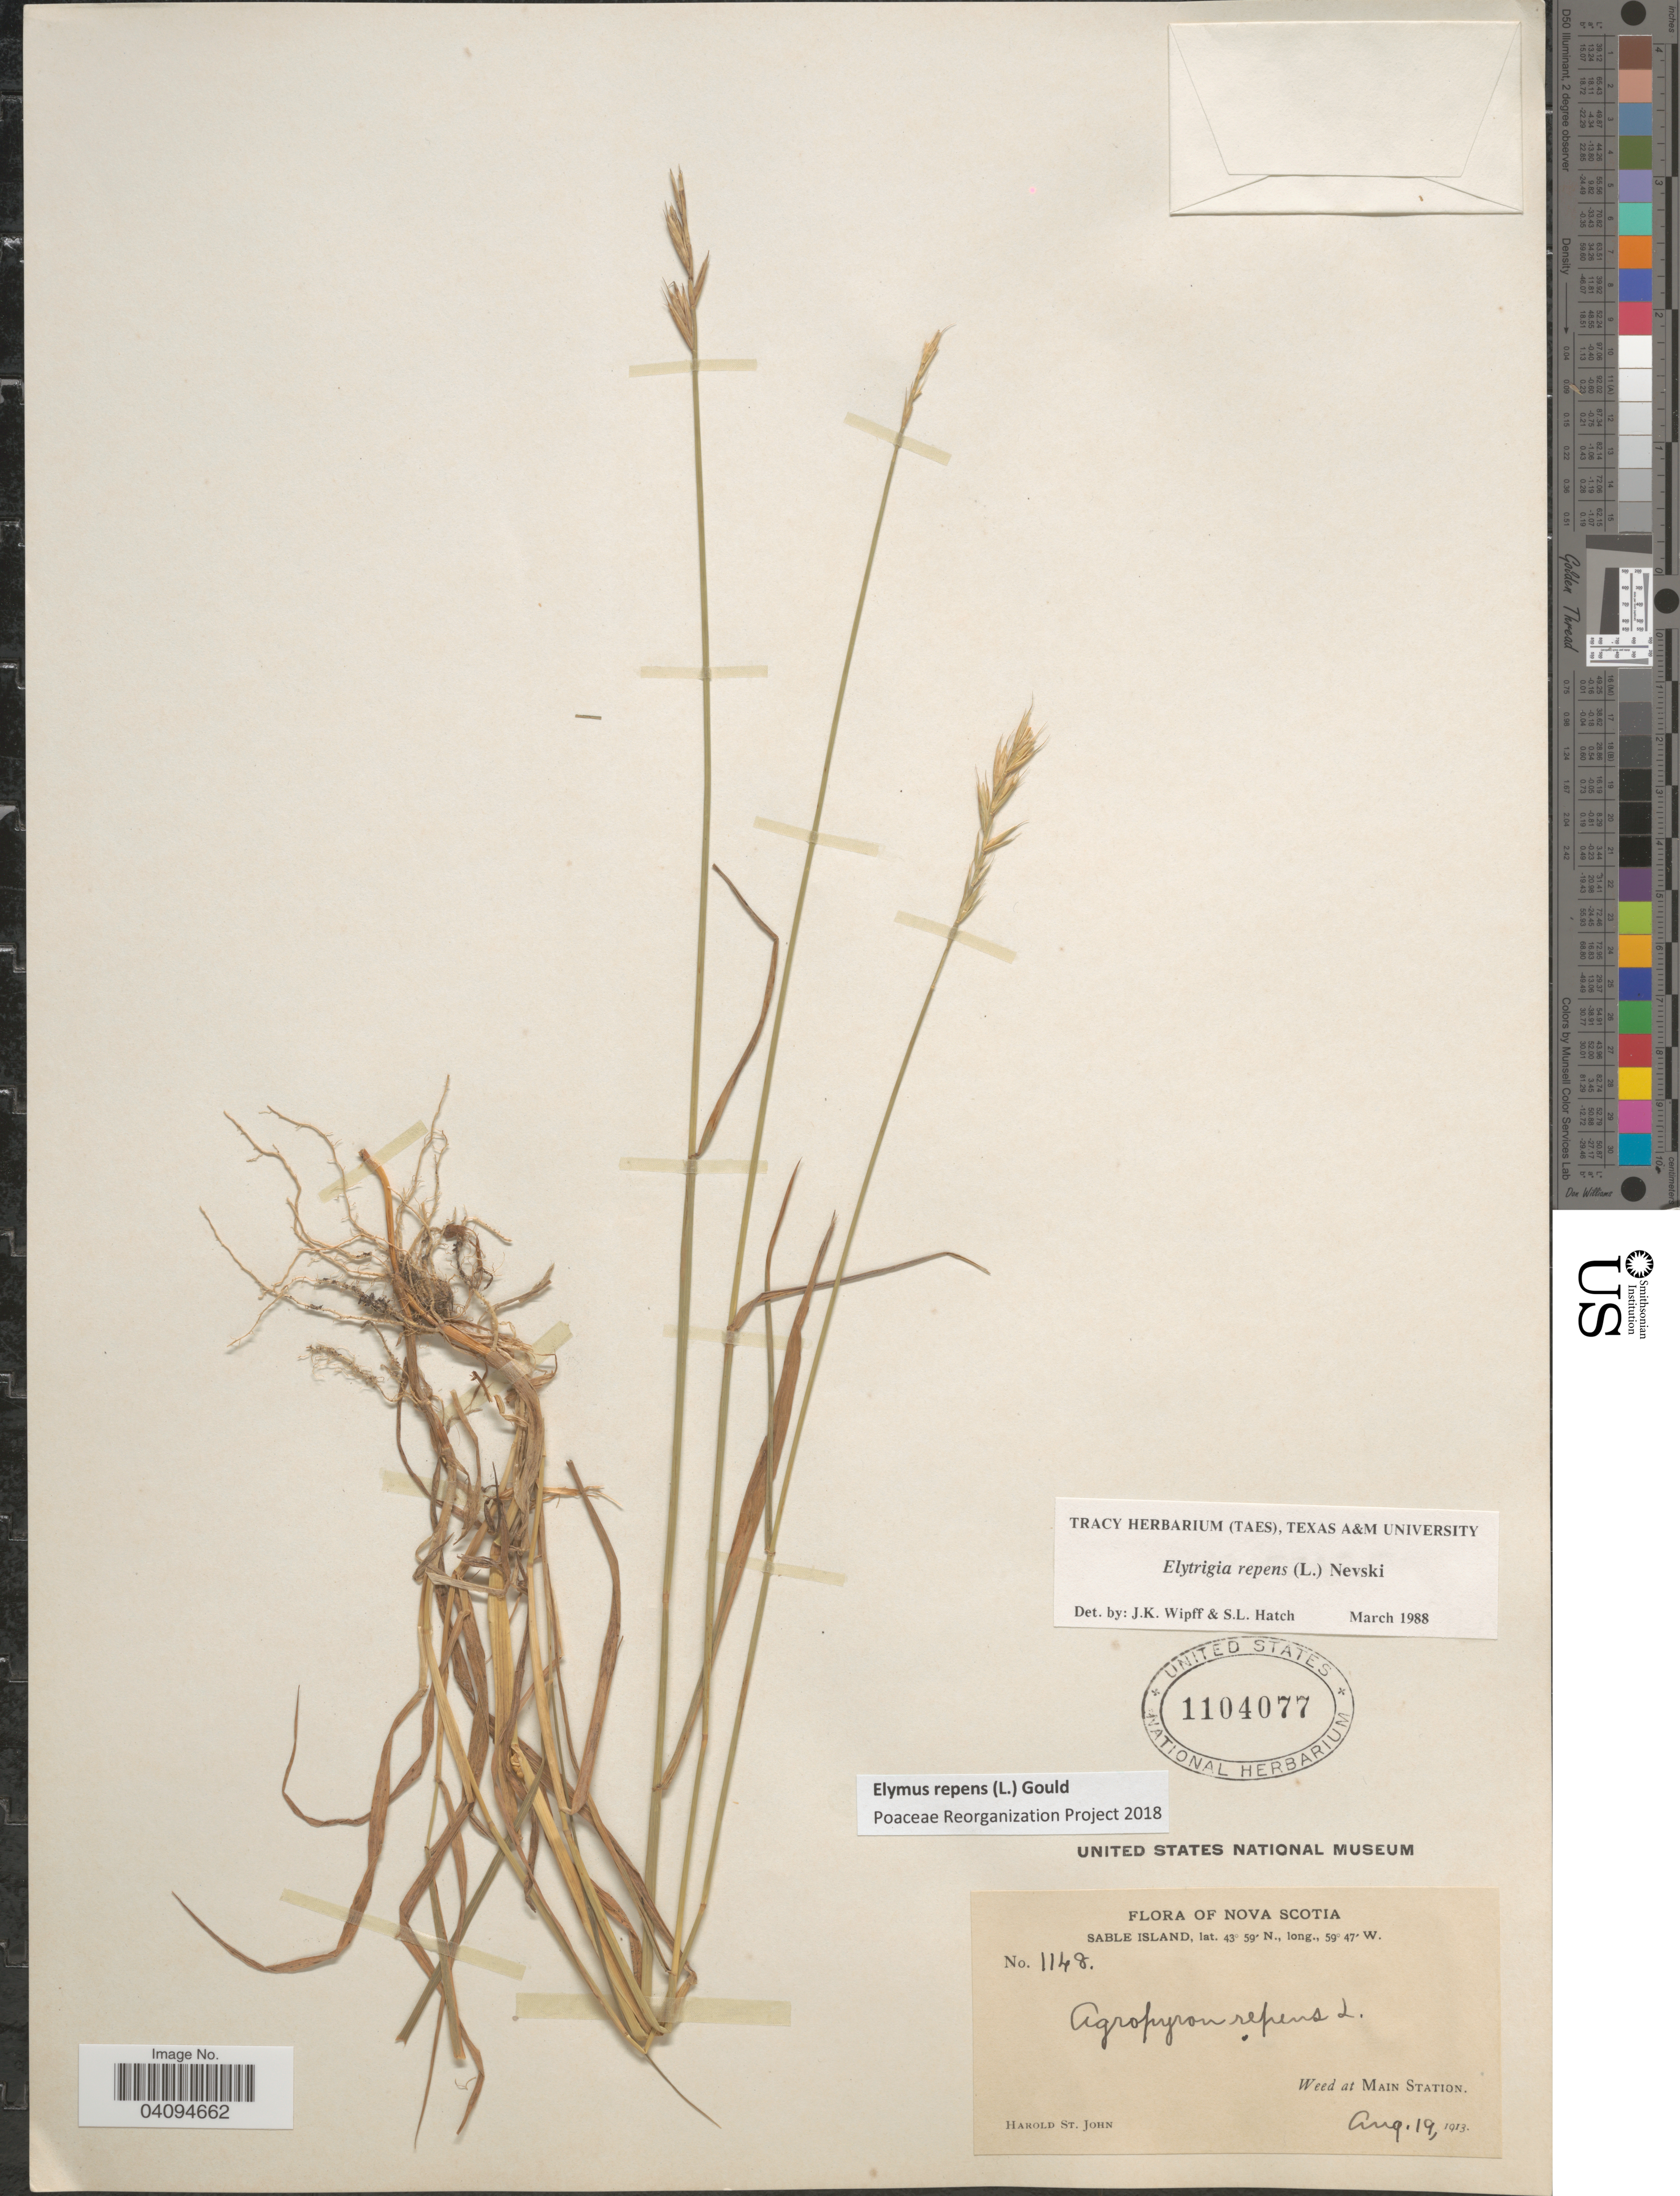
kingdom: Plantae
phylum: Tracheophyta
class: Liliopsida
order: Poales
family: Poaceae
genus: Elymus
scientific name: Elymus repens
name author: (L.) Gould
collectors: H. St. John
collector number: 1148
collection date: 1913-08-19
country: Canada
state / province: Nova Scotia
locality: Sable Island. Weed at Main Station.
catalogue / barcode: US 1104077